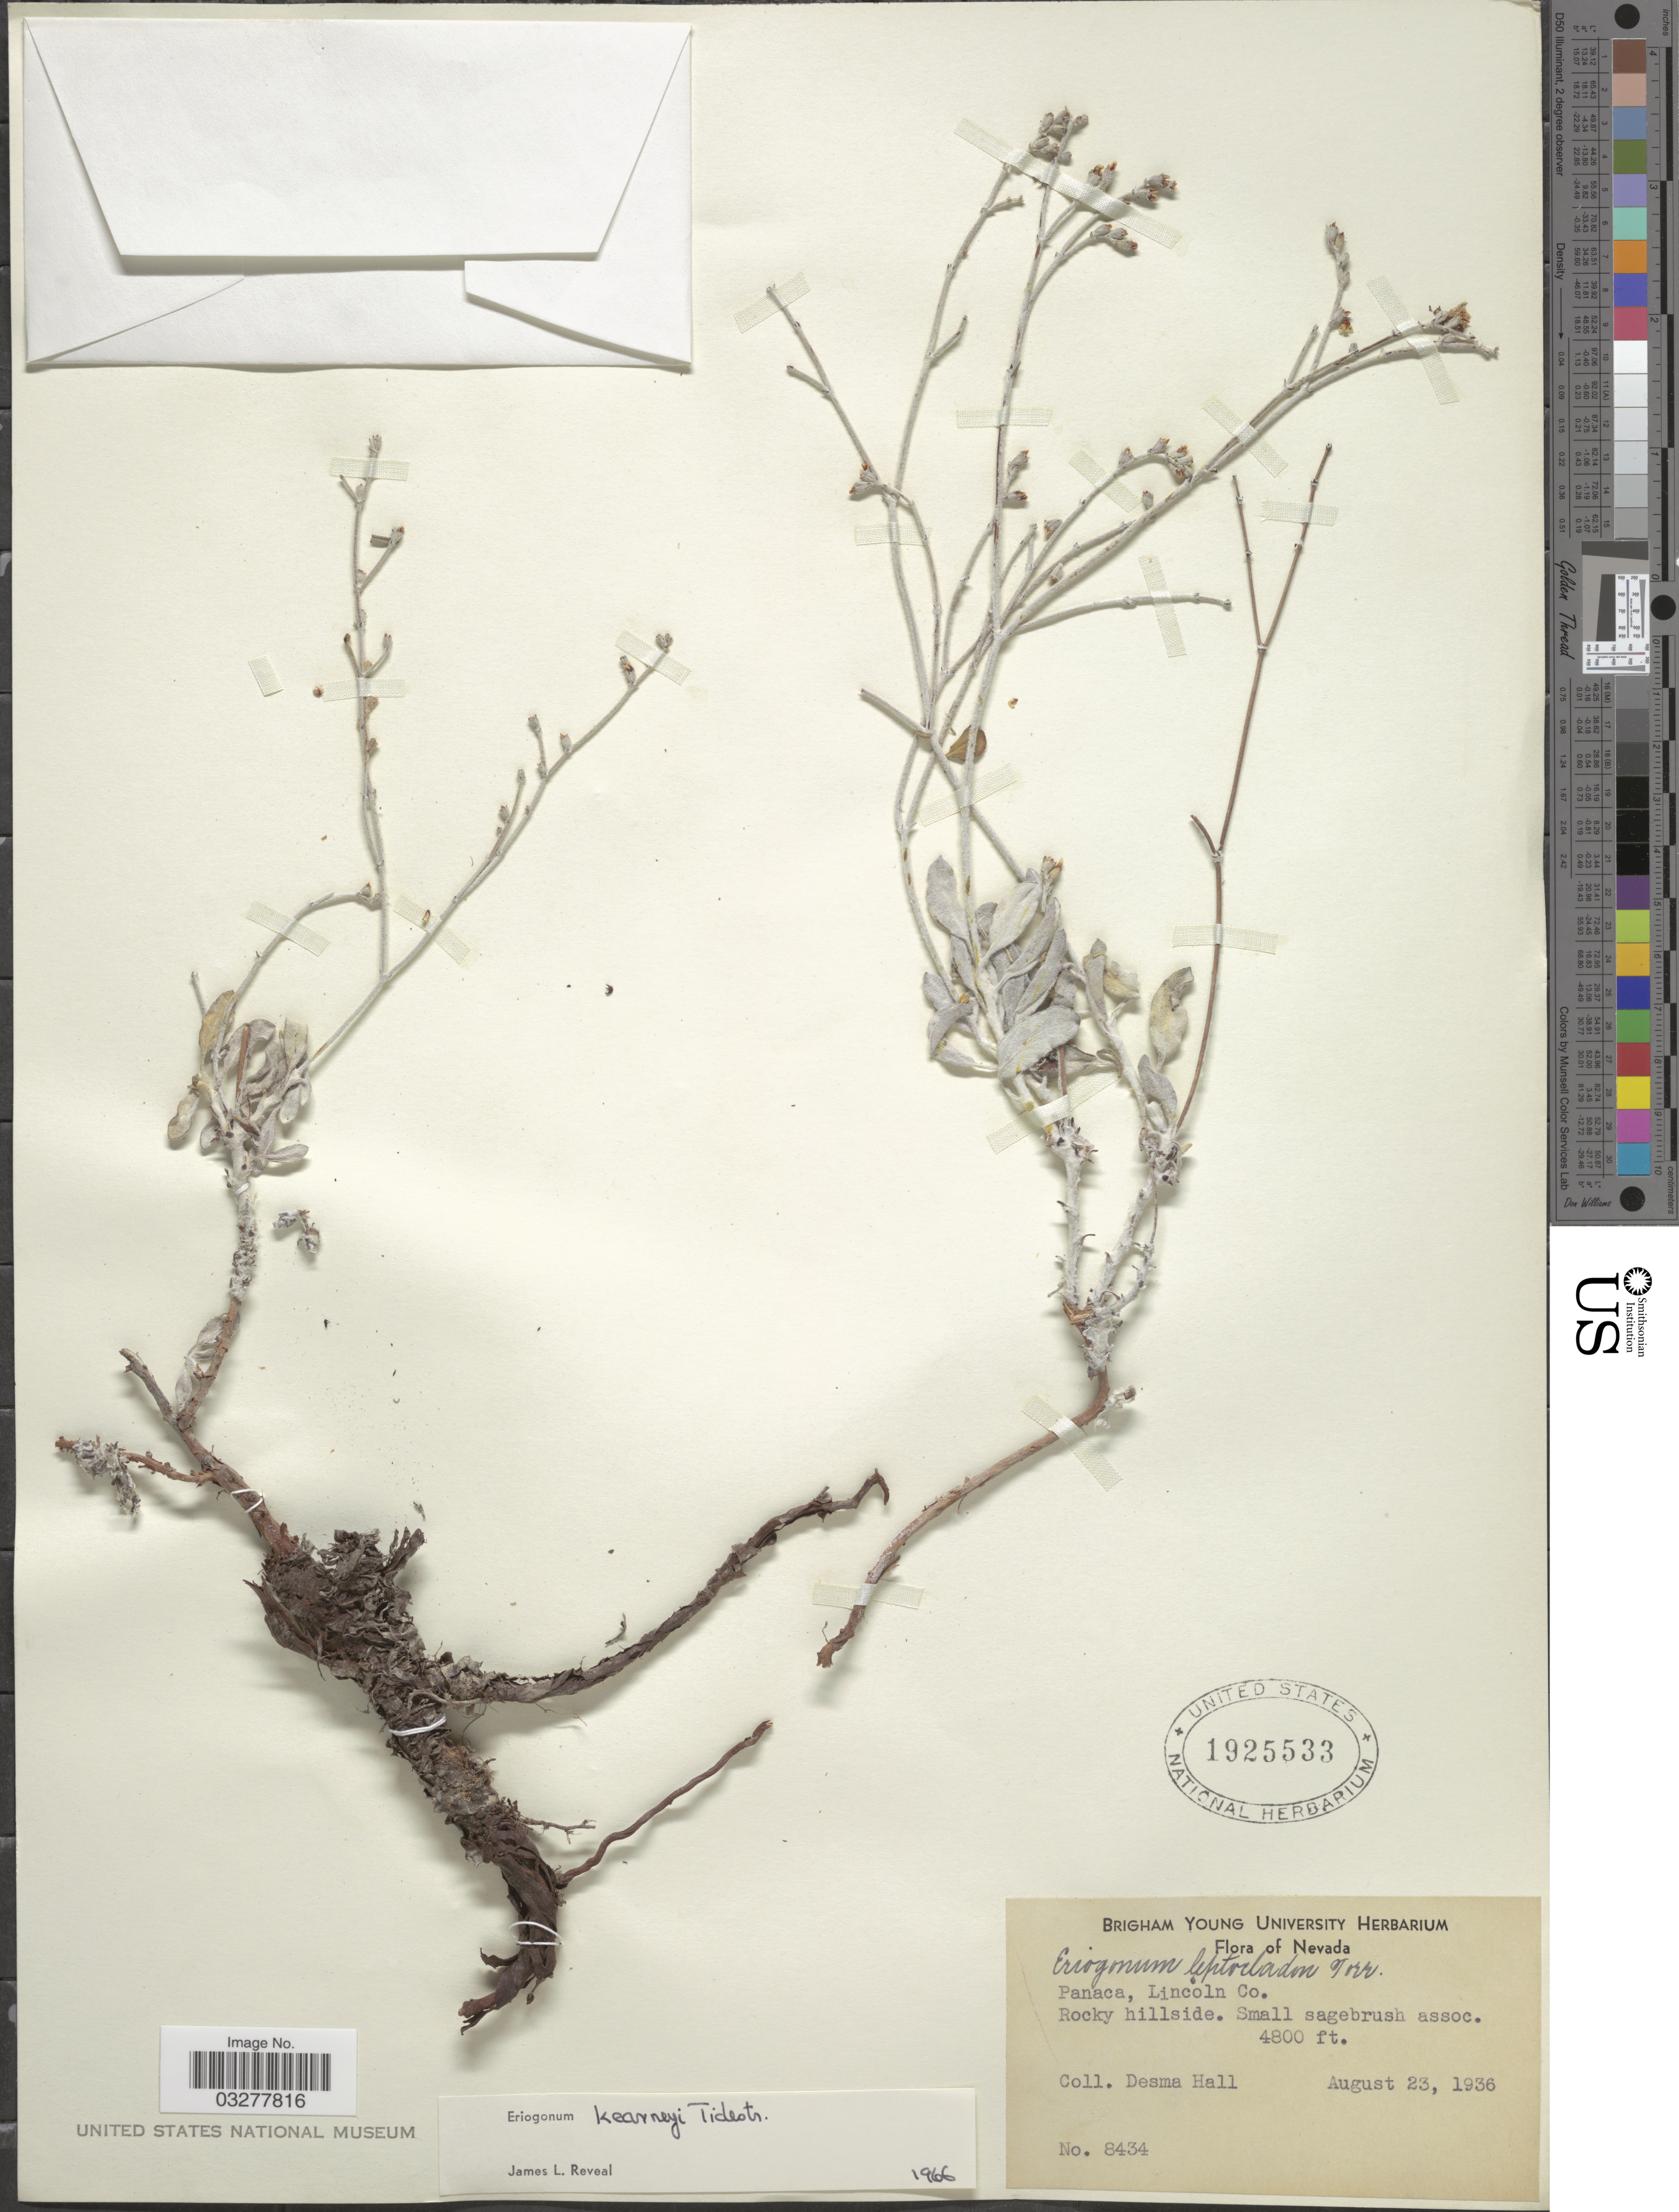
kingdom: Plantae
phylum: Tracheophyta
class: Magnoliopsida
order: Caryophyllales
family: Polygonaceae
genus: Eriogonum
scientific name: Eriogonum kearneyi var. kearneyi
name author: Tidestr.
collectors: D. Hall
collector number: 8434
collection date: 1936-08-23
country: United States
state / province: Nevada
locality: Panaca, Lincoln Co.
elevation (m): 1463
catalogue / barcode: US 1925533